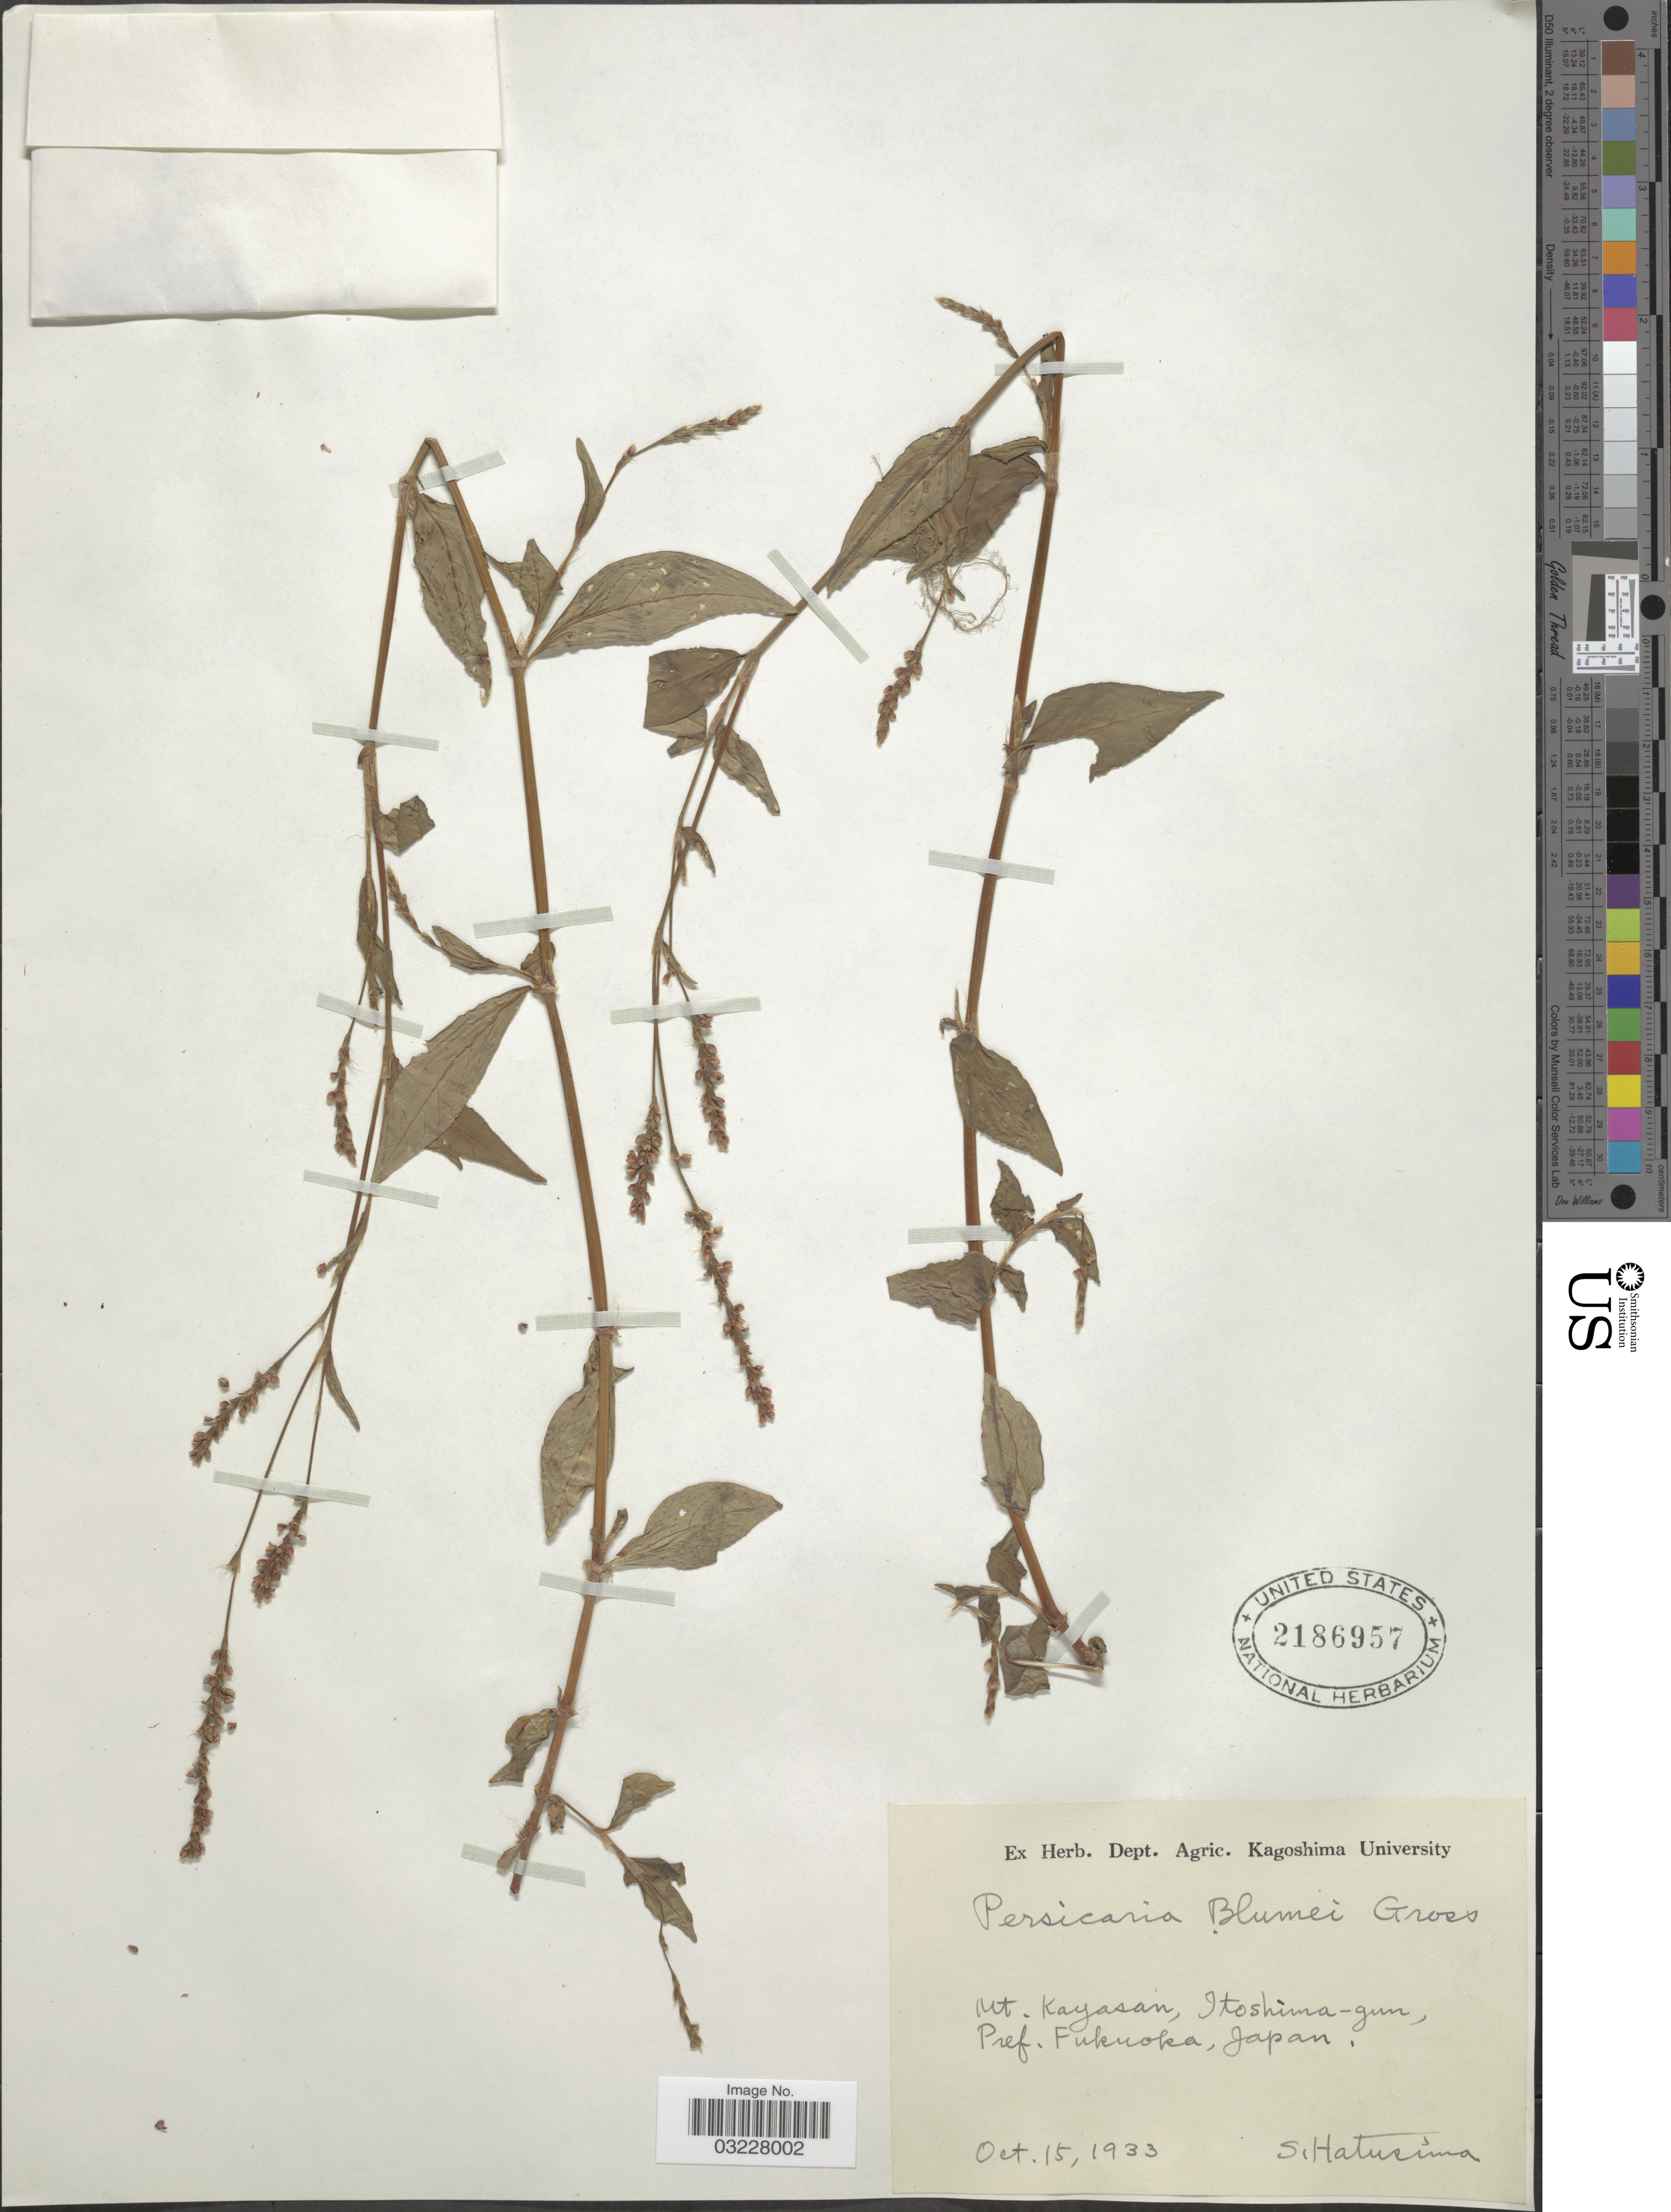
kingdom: Plantae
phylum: Tracheophyta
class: Magnoliopsida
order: Caryophyllales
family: Polygonaceae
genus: Polygonum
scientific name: Polygonum blumei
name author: Meisn. ex Miq.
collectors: S. Hatusima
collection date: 1933-10-15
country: Japan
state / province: Hukuoka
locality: Mt. Kayasan, Itoshima-gun, Pref. Fukuoka.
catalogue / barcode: US 2186957